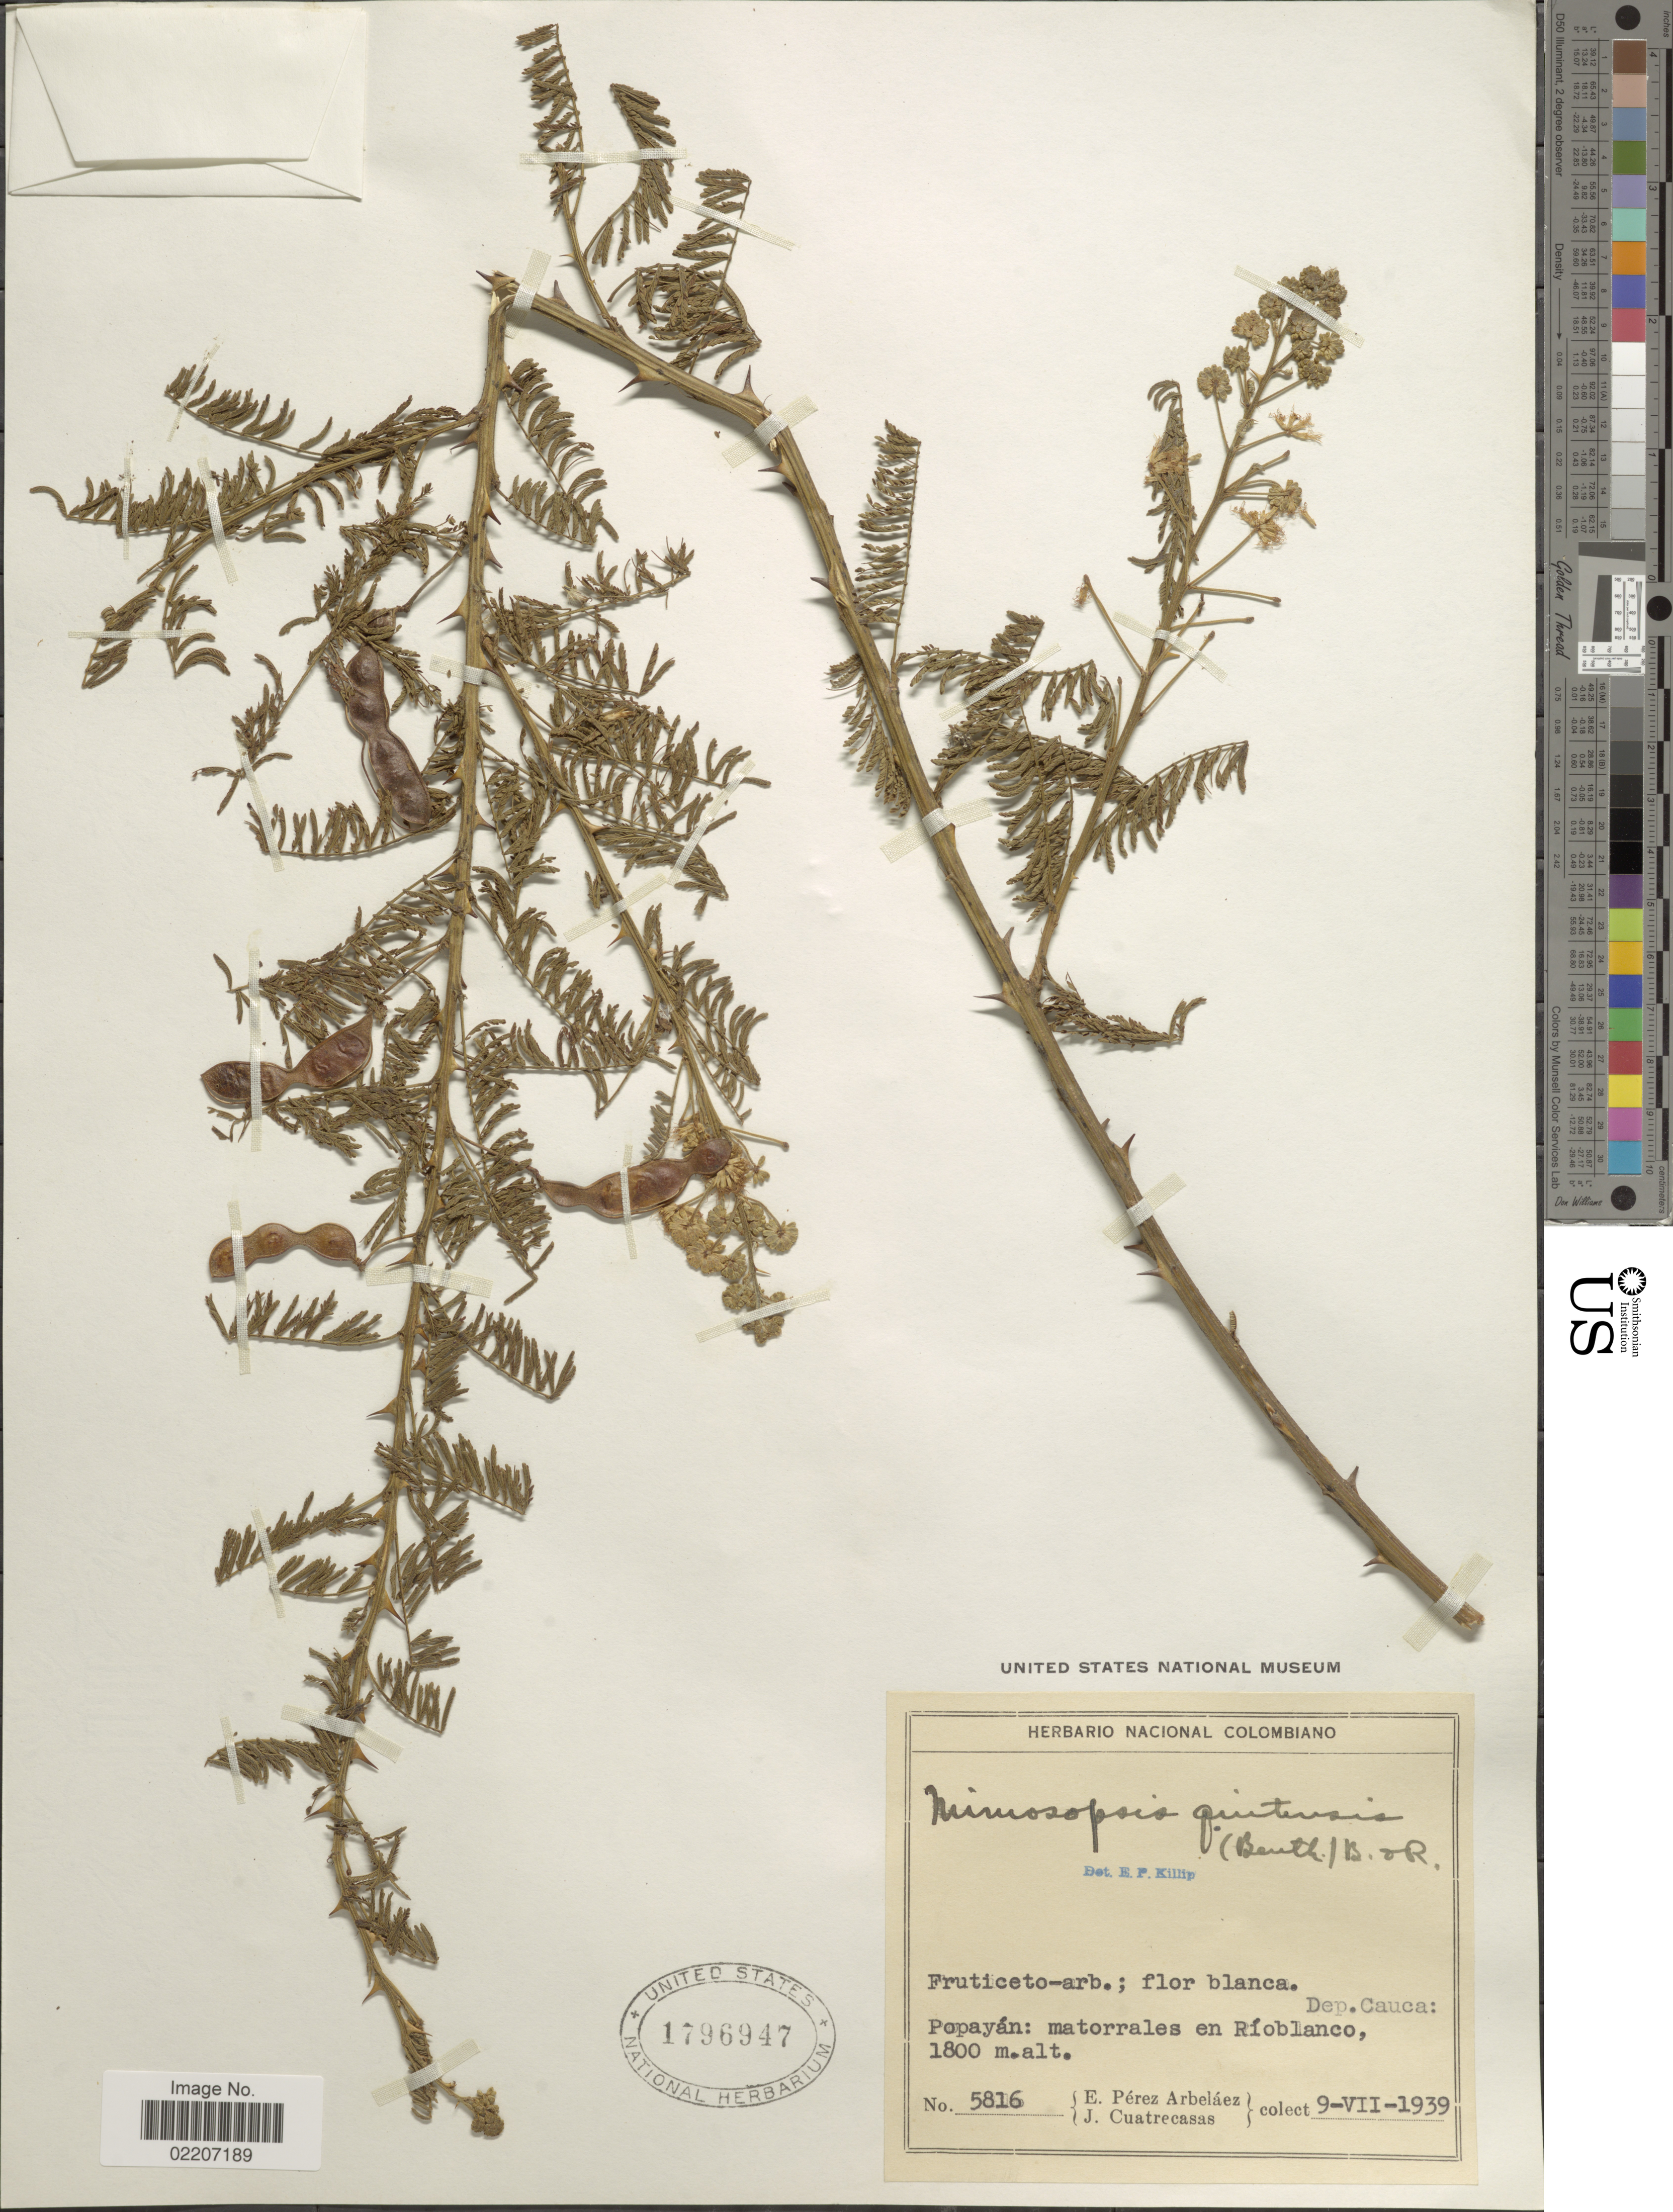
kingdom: Plantae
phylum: Tracheophyta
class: Magnoliopsida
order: Fabales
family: Fabaceae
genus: Mimosa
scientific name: Mimosa quitensis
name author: Benth.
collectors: E. Pérez Arbeláez & J. Cuatrecasas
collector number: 5816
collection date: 1939-07-09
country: Colombia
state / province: Cauca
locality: Dep.: Cauca, Popayan: matorrales en Rioblanco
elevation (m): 1800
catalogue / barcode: US 1796947